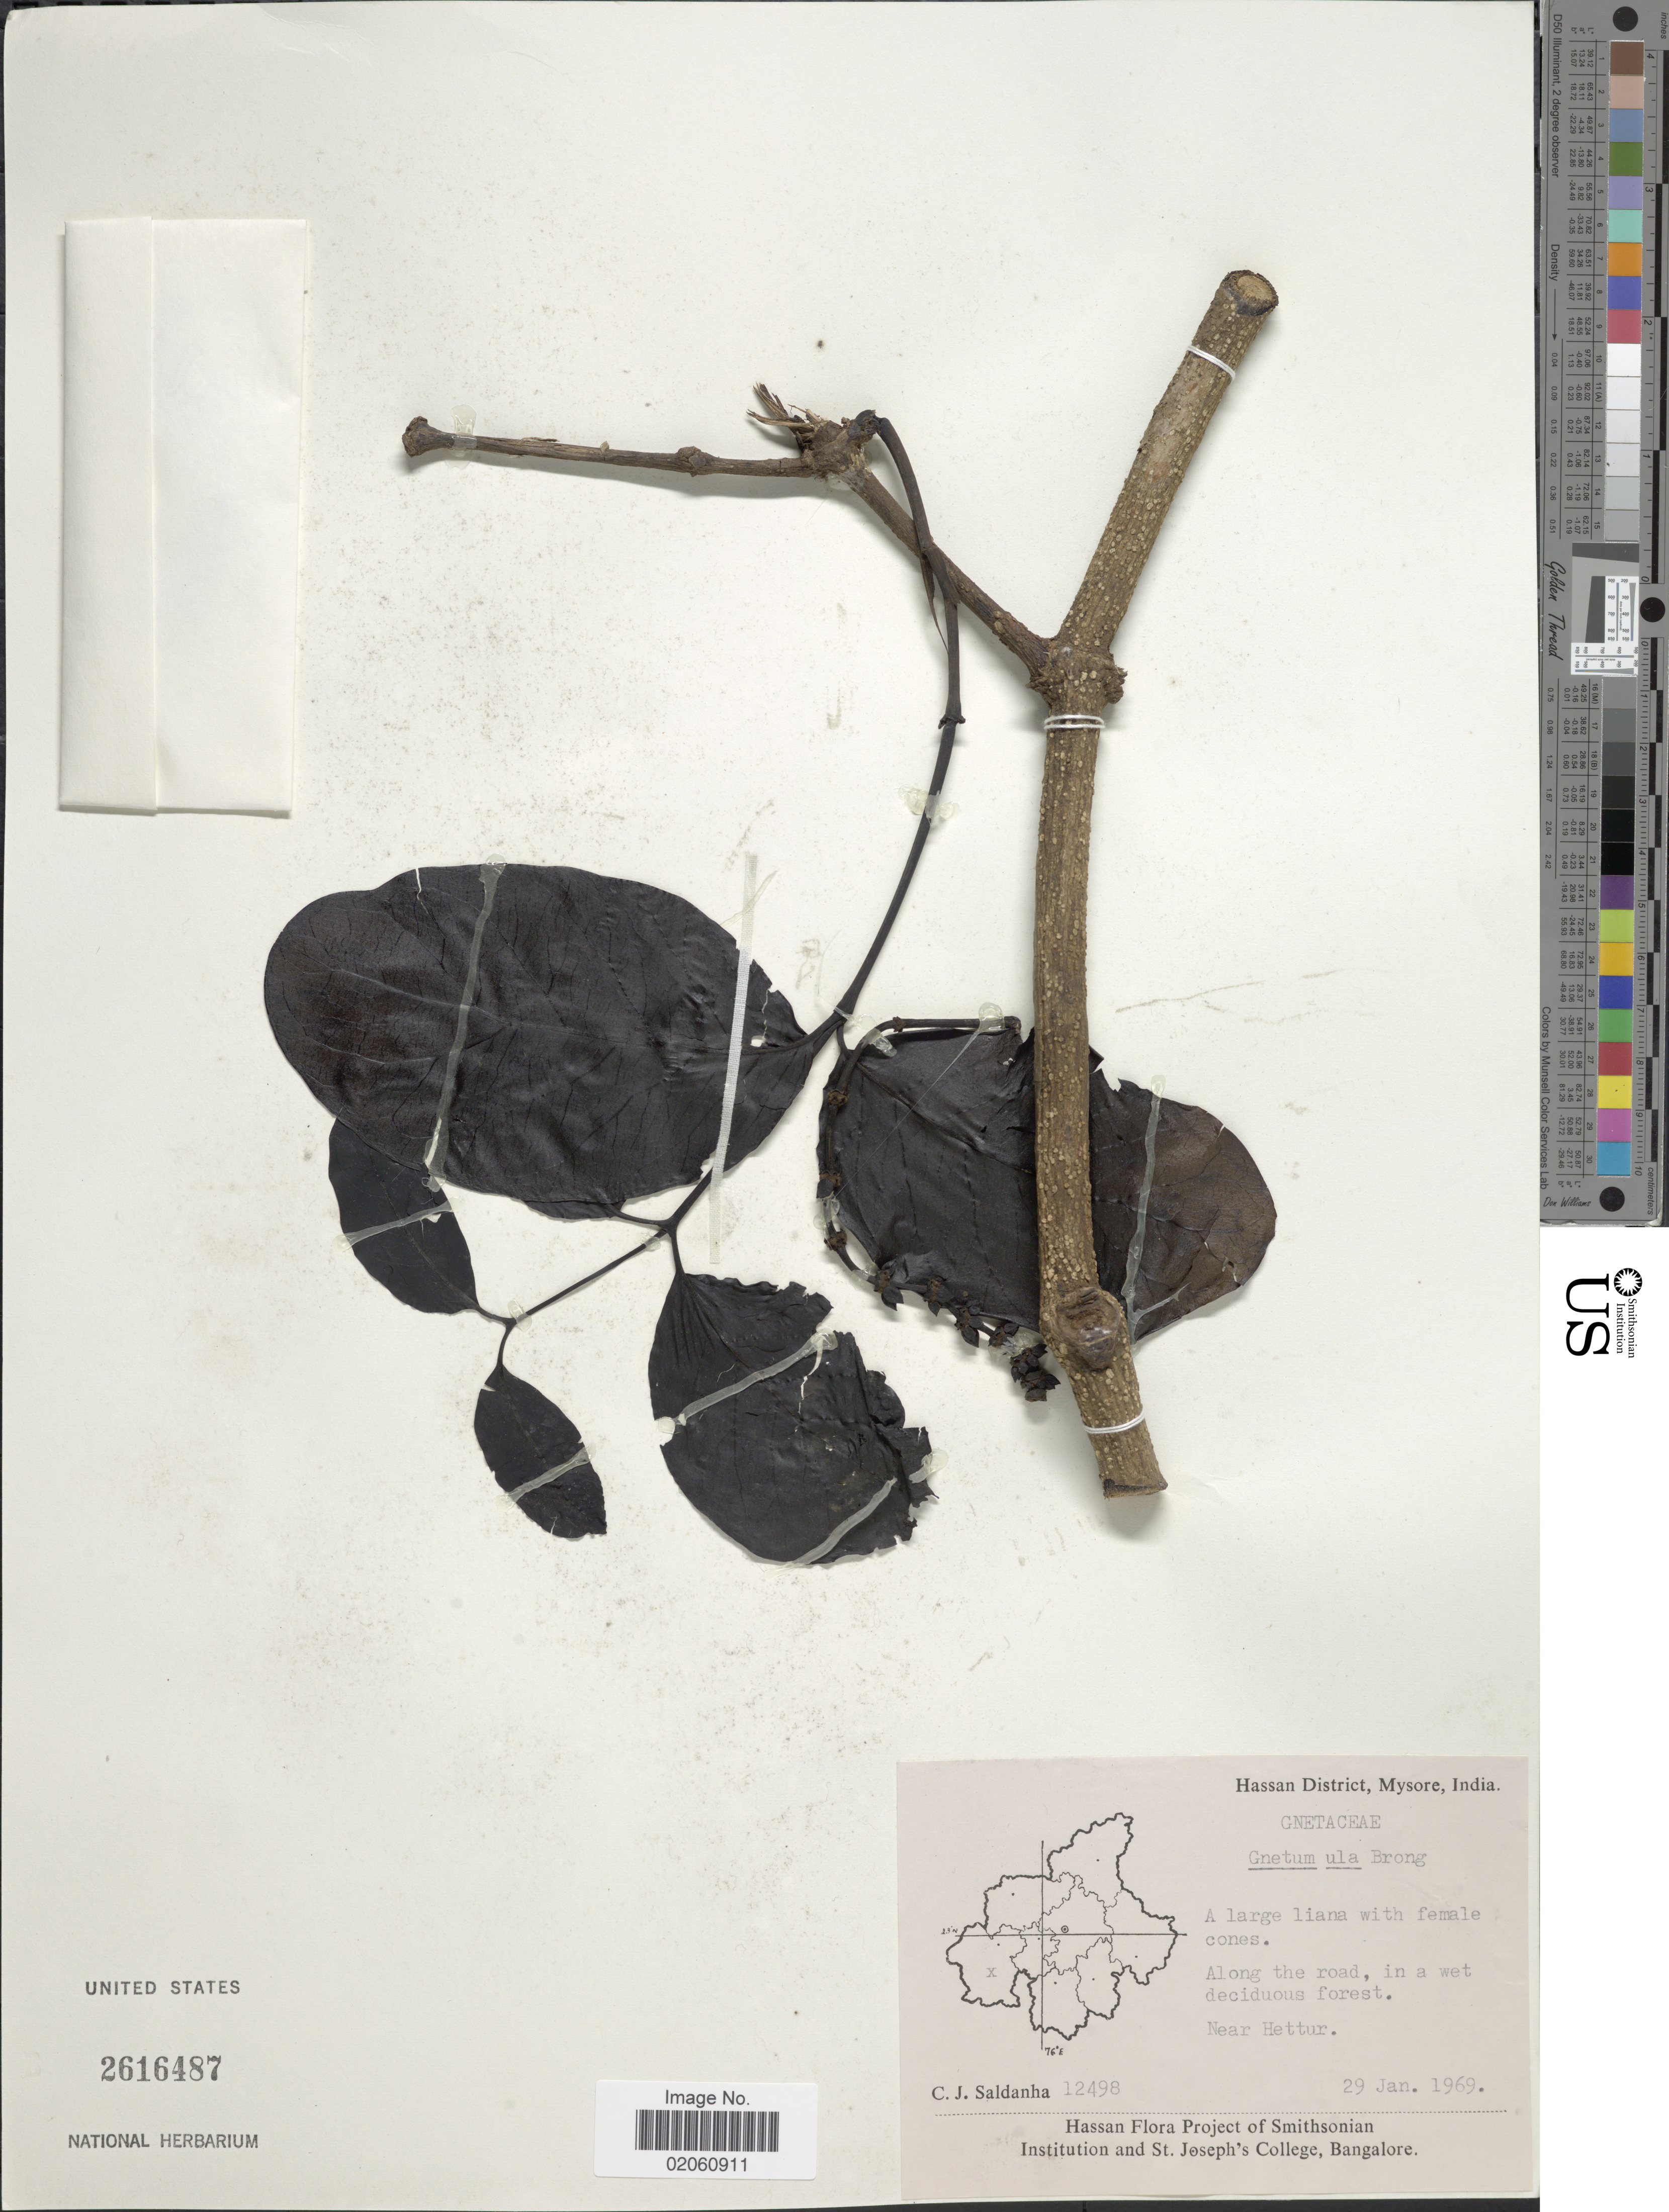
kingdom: Plantae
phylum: Tracheophyta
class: Gnetopsida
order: Gnetales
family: Gnetaceae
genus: Gnetum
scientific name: Gnetum ula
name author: Brongn.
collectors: C. J. Saldanha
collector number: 12498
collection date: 1969-01-29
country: India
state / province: Karnataka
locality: Hassan District, Mysore, Along the road, in a wet deciduous forest, Near Hettur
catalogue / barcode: US 2616487